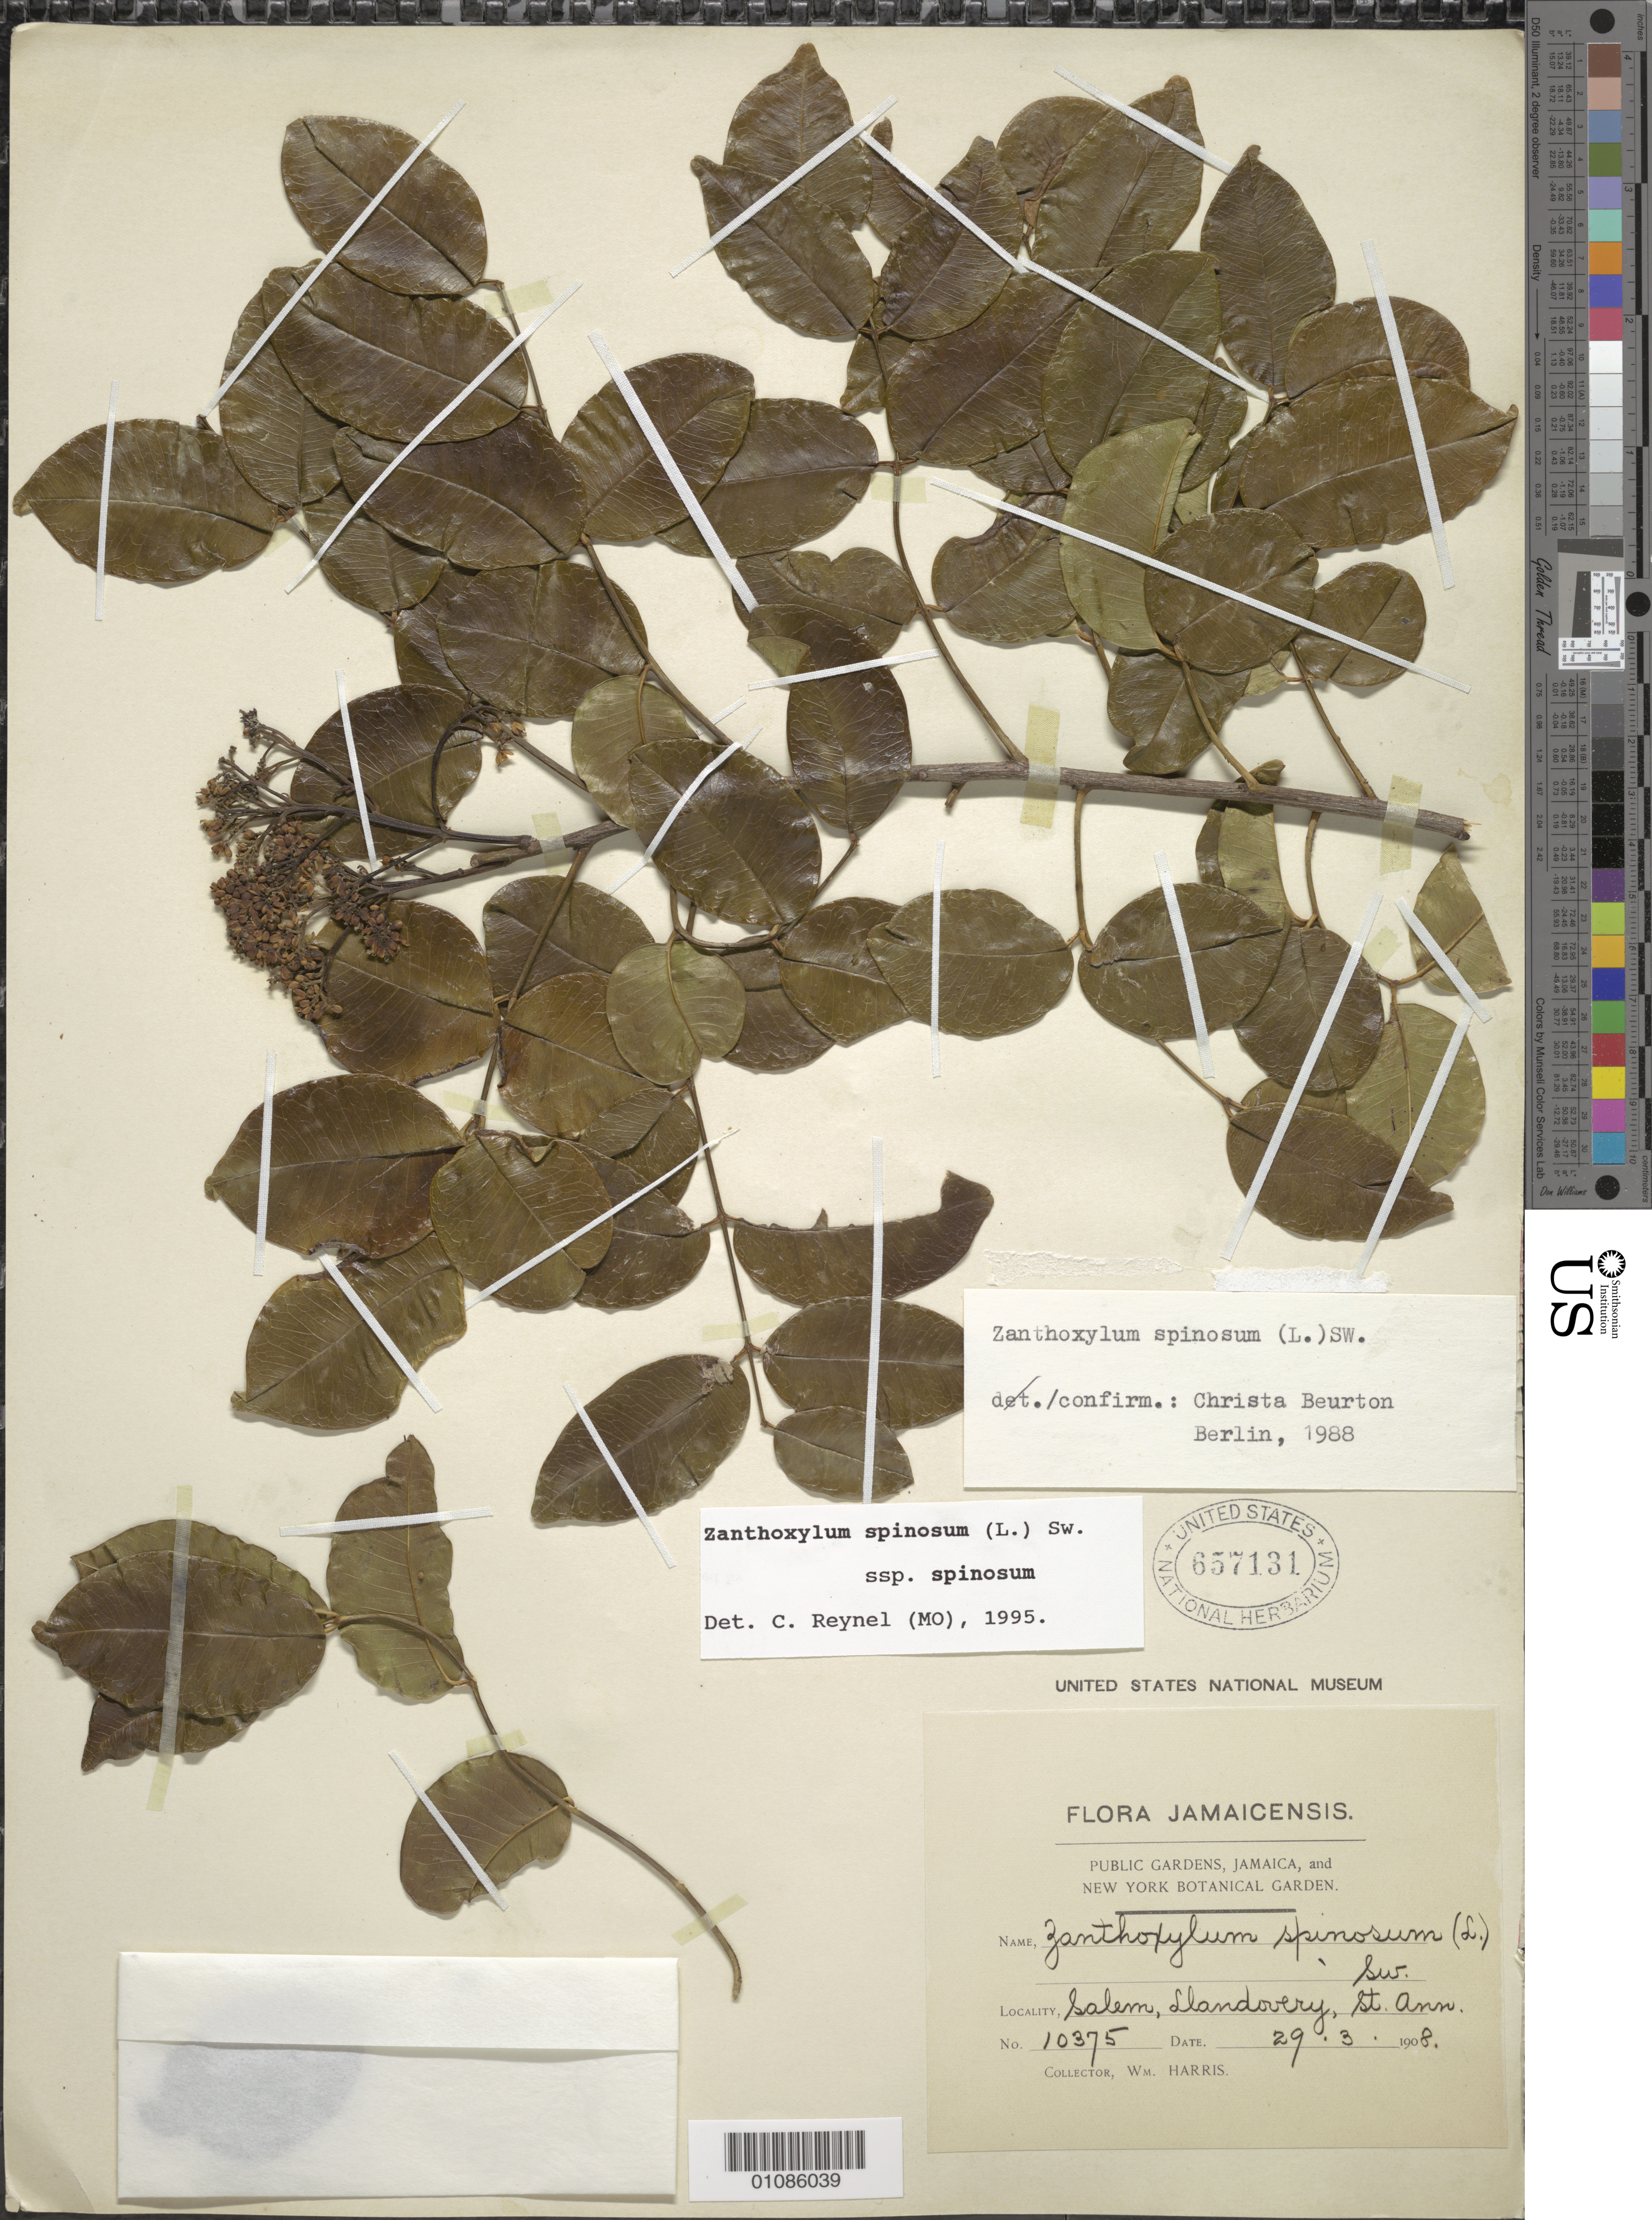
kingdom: Plantae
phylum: Tracheophyta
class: Magnoliopsida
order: Sapindales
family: Rutaceae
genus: Zanthoxylum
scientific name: Zanthoxylum spinosum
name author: (L.) Sw.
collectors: W. Harris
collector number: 10375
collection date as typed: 29 Mar 1908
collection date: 1908-03-29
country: Jamaica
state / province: Saint Ann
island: Jamaica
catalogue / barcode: US 657131